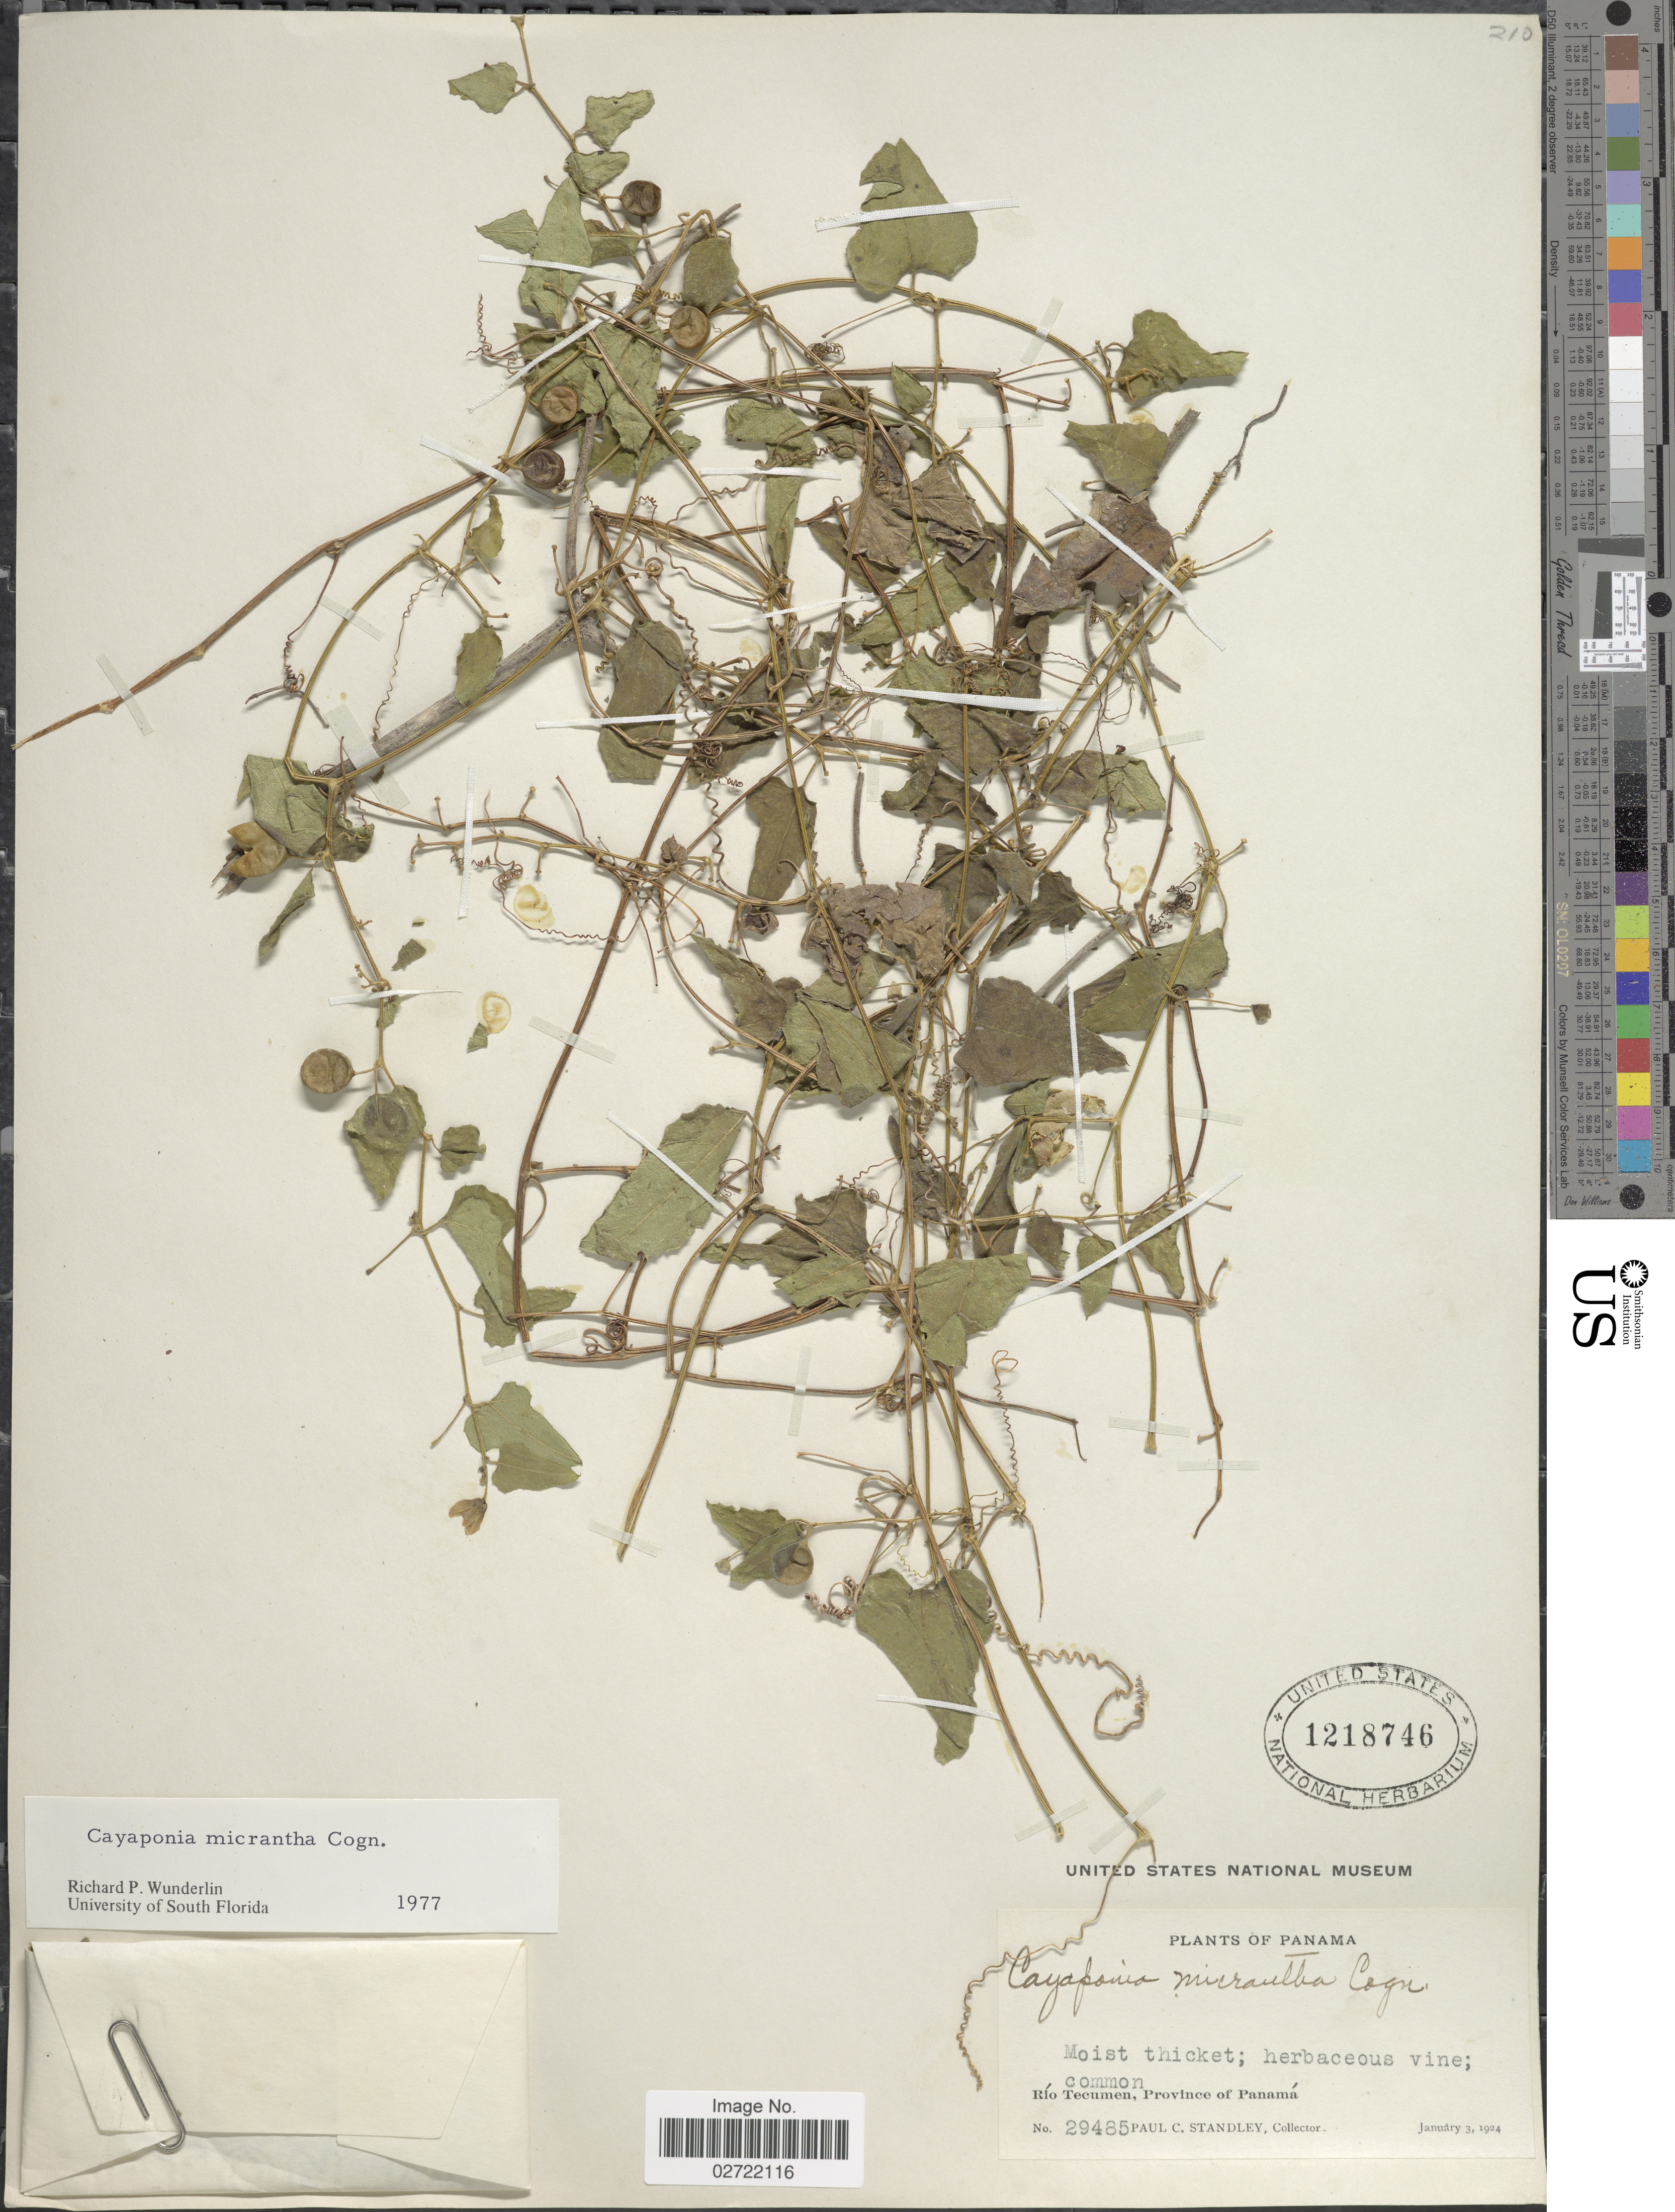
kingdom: Plantae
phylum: Tracheophyta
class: Magnoliopsida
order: Cucurbitales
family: Cucurbitaceae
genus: Cayaponia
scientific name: Cayaponia micrantha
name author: Cogn.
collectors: P. C. Standley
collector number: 29485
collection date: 1924-01-03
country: Panama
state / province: Panamá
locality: Río Tecumen.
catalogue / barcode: US 1218746